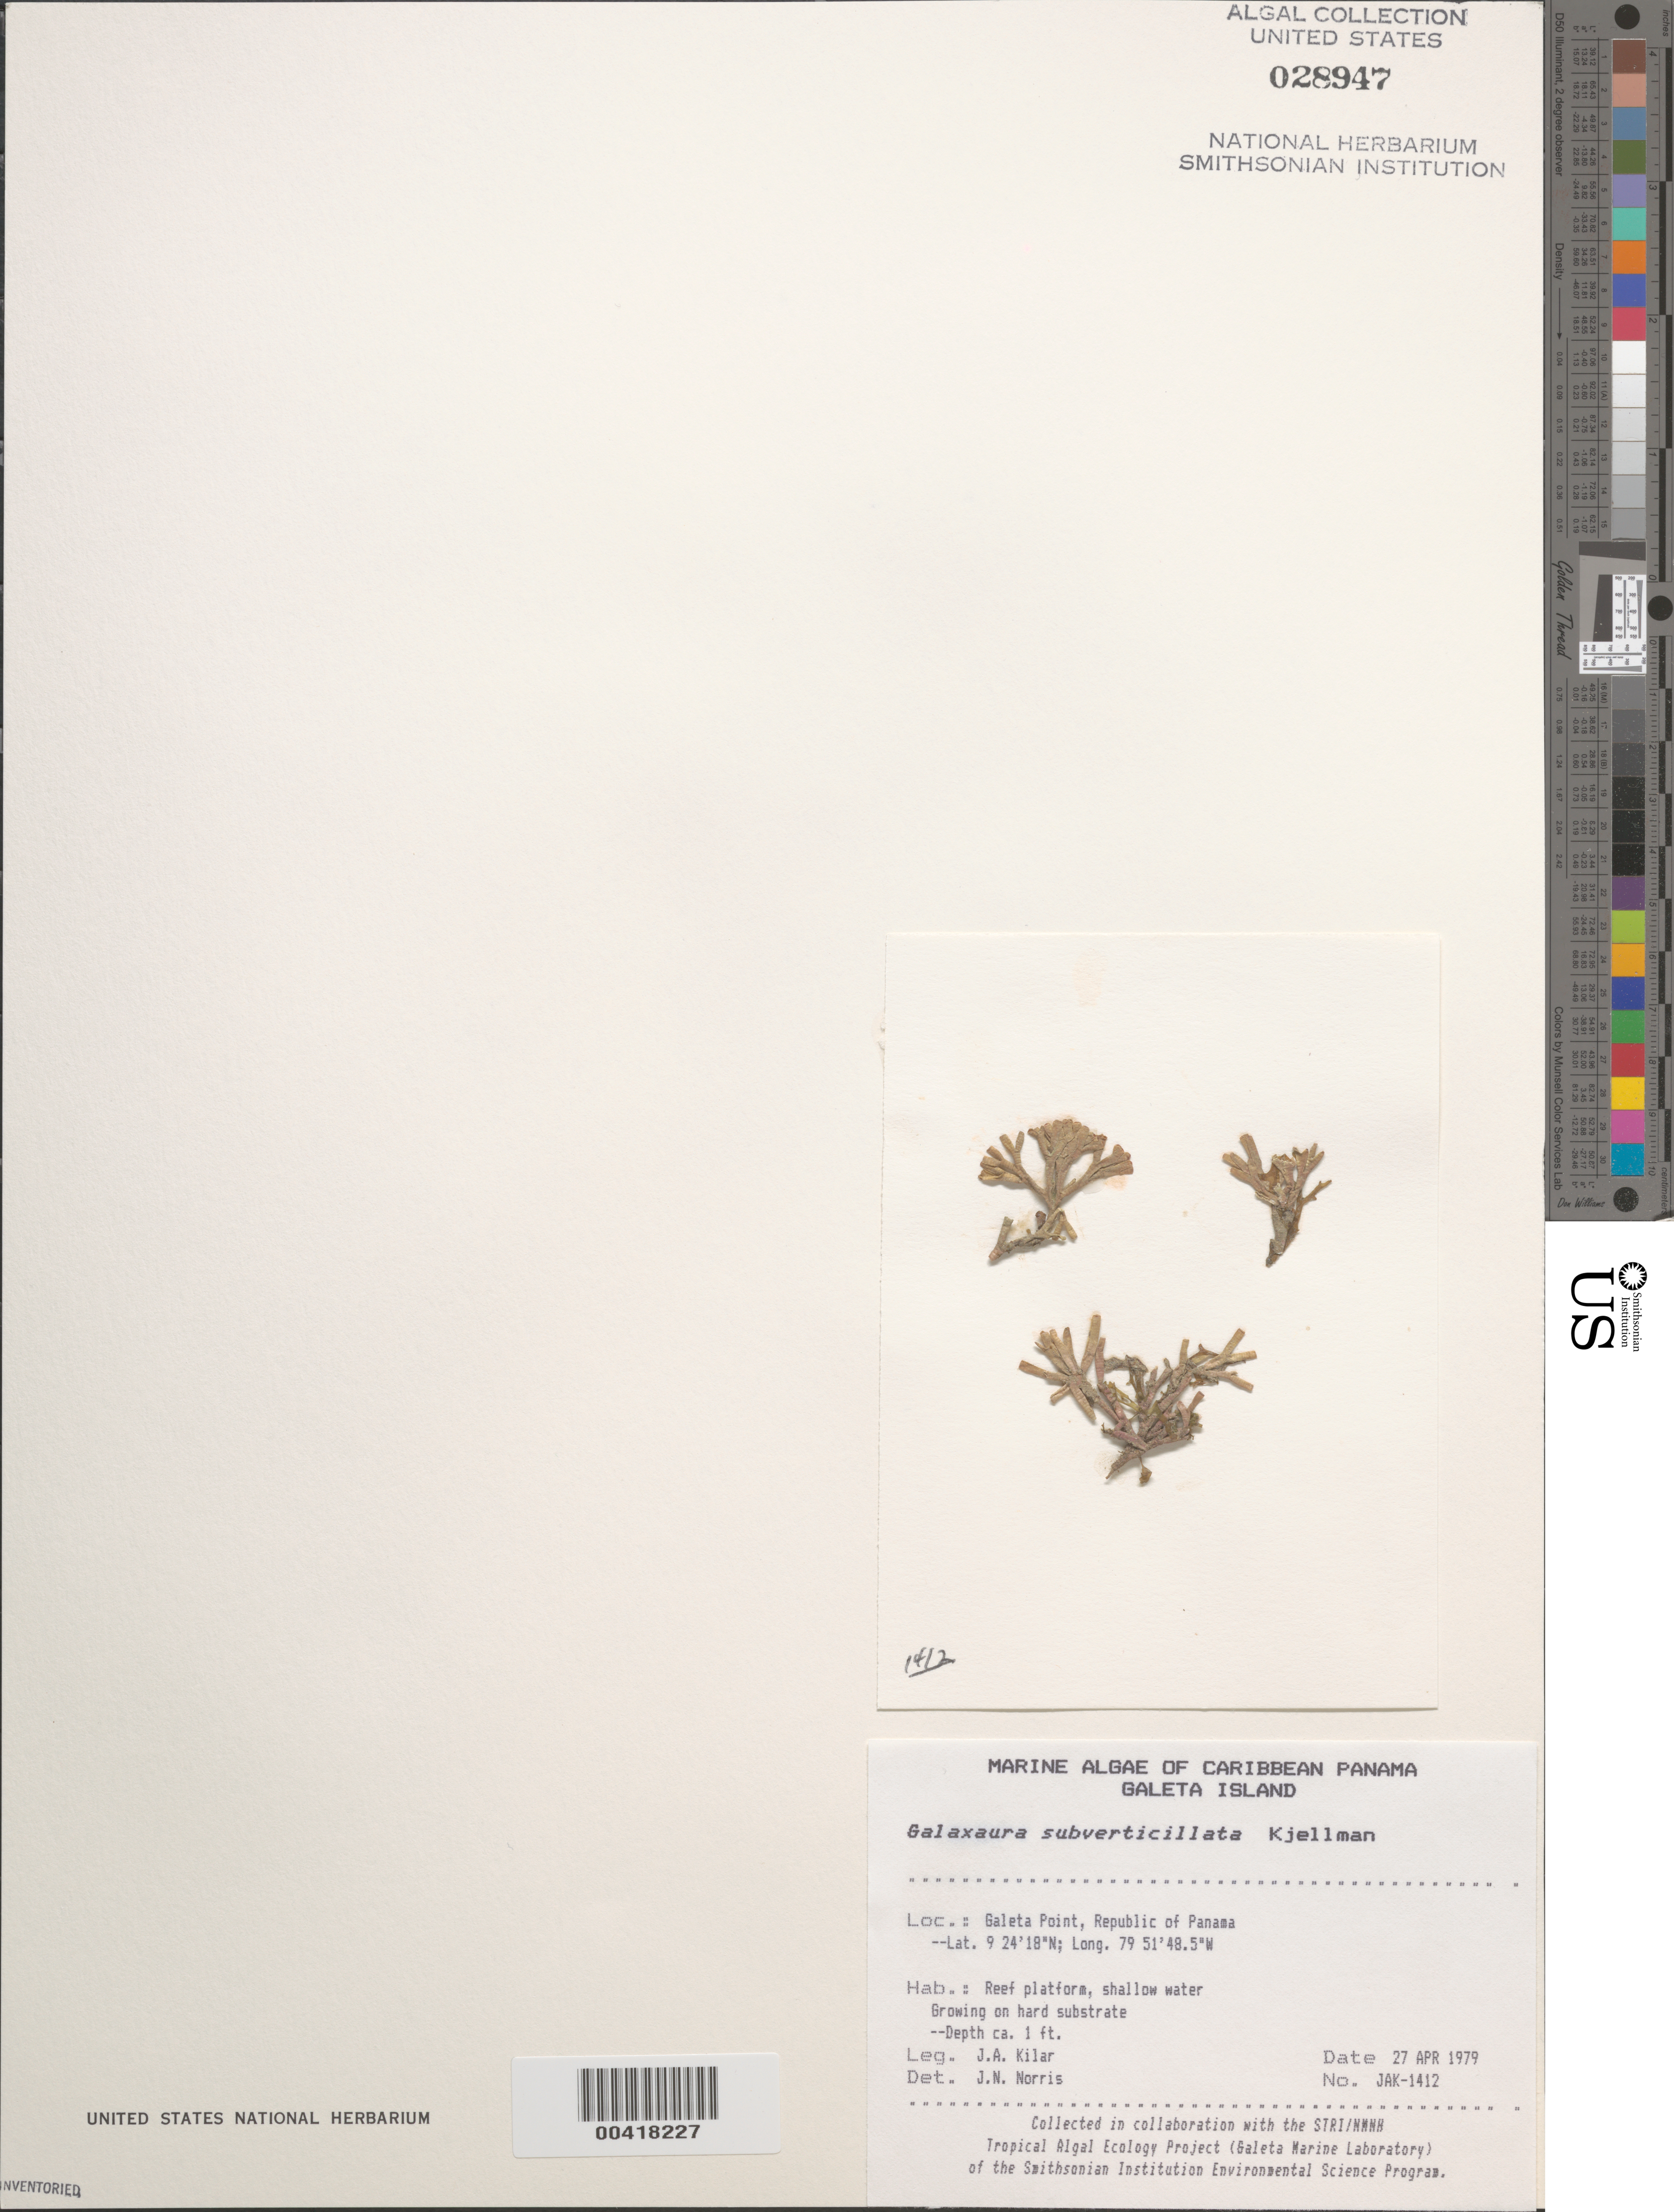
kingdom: Plantae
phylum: Rhodophyta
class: Florideophyceae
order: Nemaliales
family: Galaxauraceae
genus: Galaxaura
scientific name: Galaxaura rugosa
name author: (Ellis & Sol.) J.V.Lamouroux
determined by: Algae name updating Project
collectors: J. A. Kilar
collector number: JAK-1412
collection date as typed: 27 Apr 1979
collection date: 1979-04-27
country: Panama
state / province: Colón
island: Galeta Island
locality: Galeta Point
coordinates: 9 24' 18" N, 79 51' 48.5" W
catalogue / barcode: US 28947